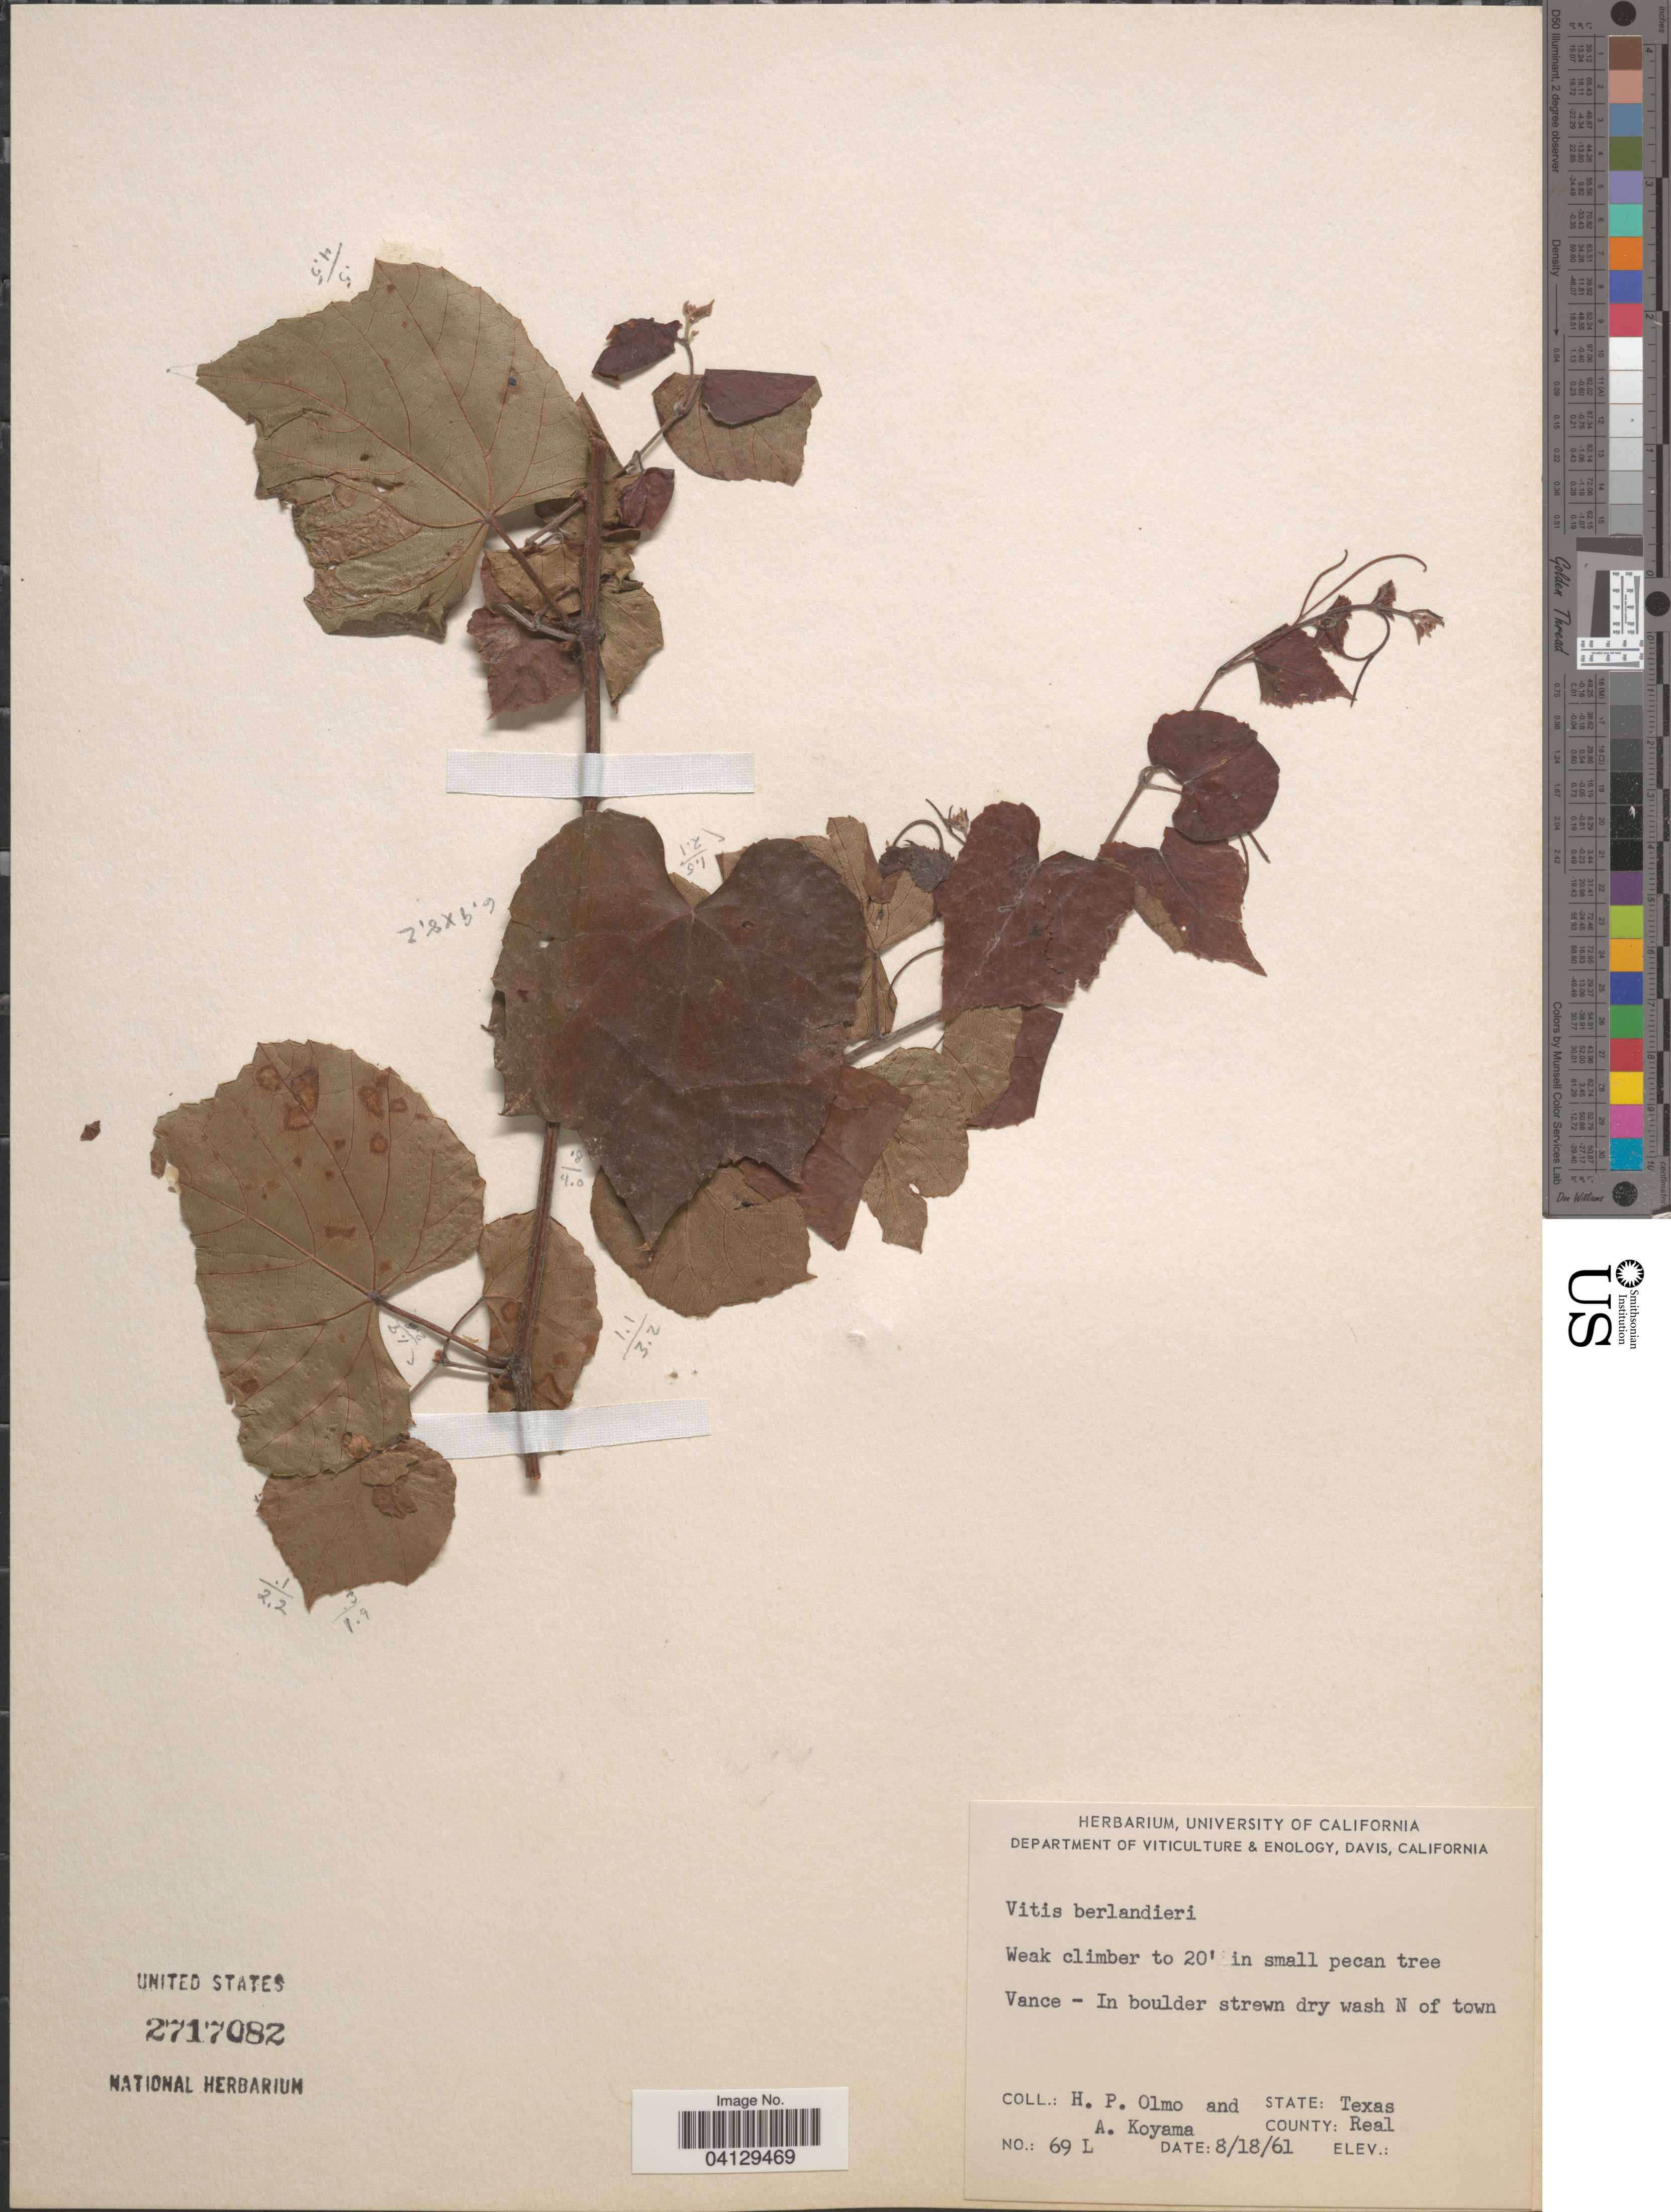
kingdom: Plantae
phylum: Tracheophyta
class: Magnoliopsida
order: Vitales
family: Vitaceae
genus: Vitis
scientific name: Vitis berlandieri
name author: Planch.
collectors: H. Olmo & A. Koyama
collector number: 69L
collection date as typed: Transcribed d/m/y: 18/8/61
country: United States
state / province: Texas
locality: Vance - In boulder strewn dry wash N of town. County: Real.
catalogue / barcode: US 2717082